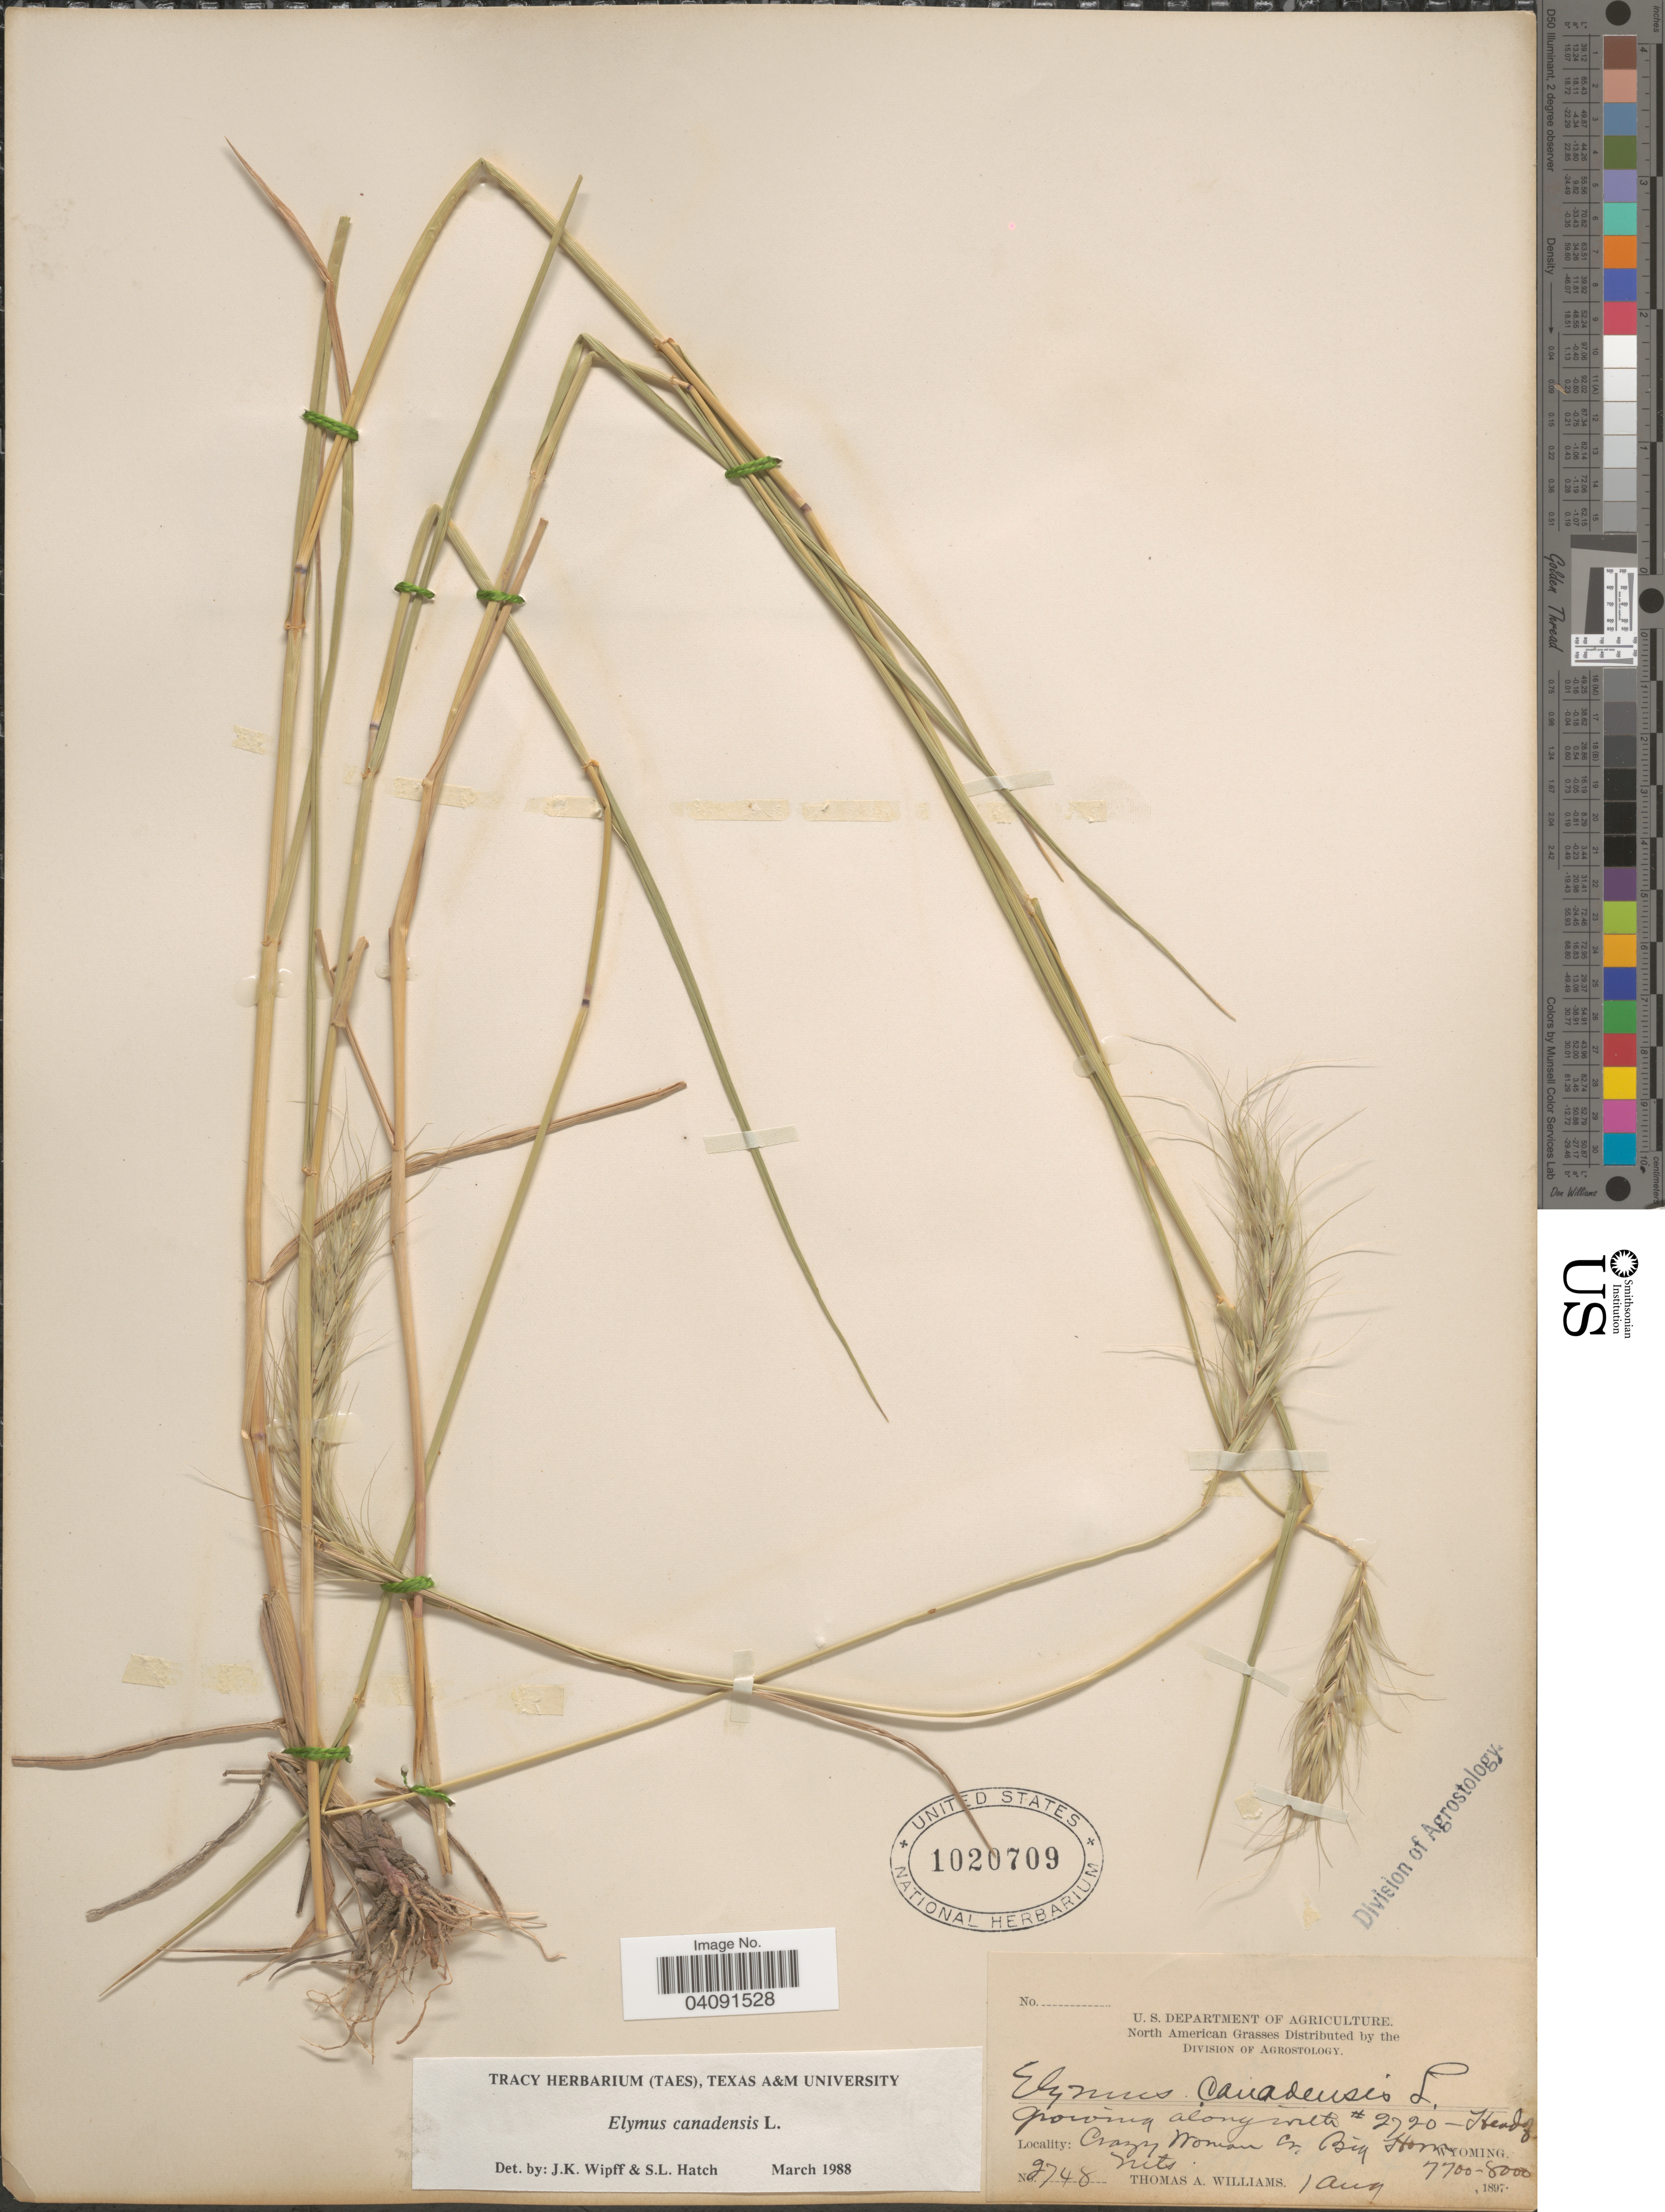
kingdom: Plantae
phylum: Tracheophyta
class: Liliopsida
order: Poales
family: Poaceae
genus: Elymus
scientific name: Elymus canadensis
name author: L.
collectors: T. A. Williams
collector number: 2748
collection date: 1897-08-01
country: United States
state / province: Wyoming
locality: Growing along with #2720. Head of Crazy Woman Cr. Big Horn Mts.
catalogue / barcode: US 1020709